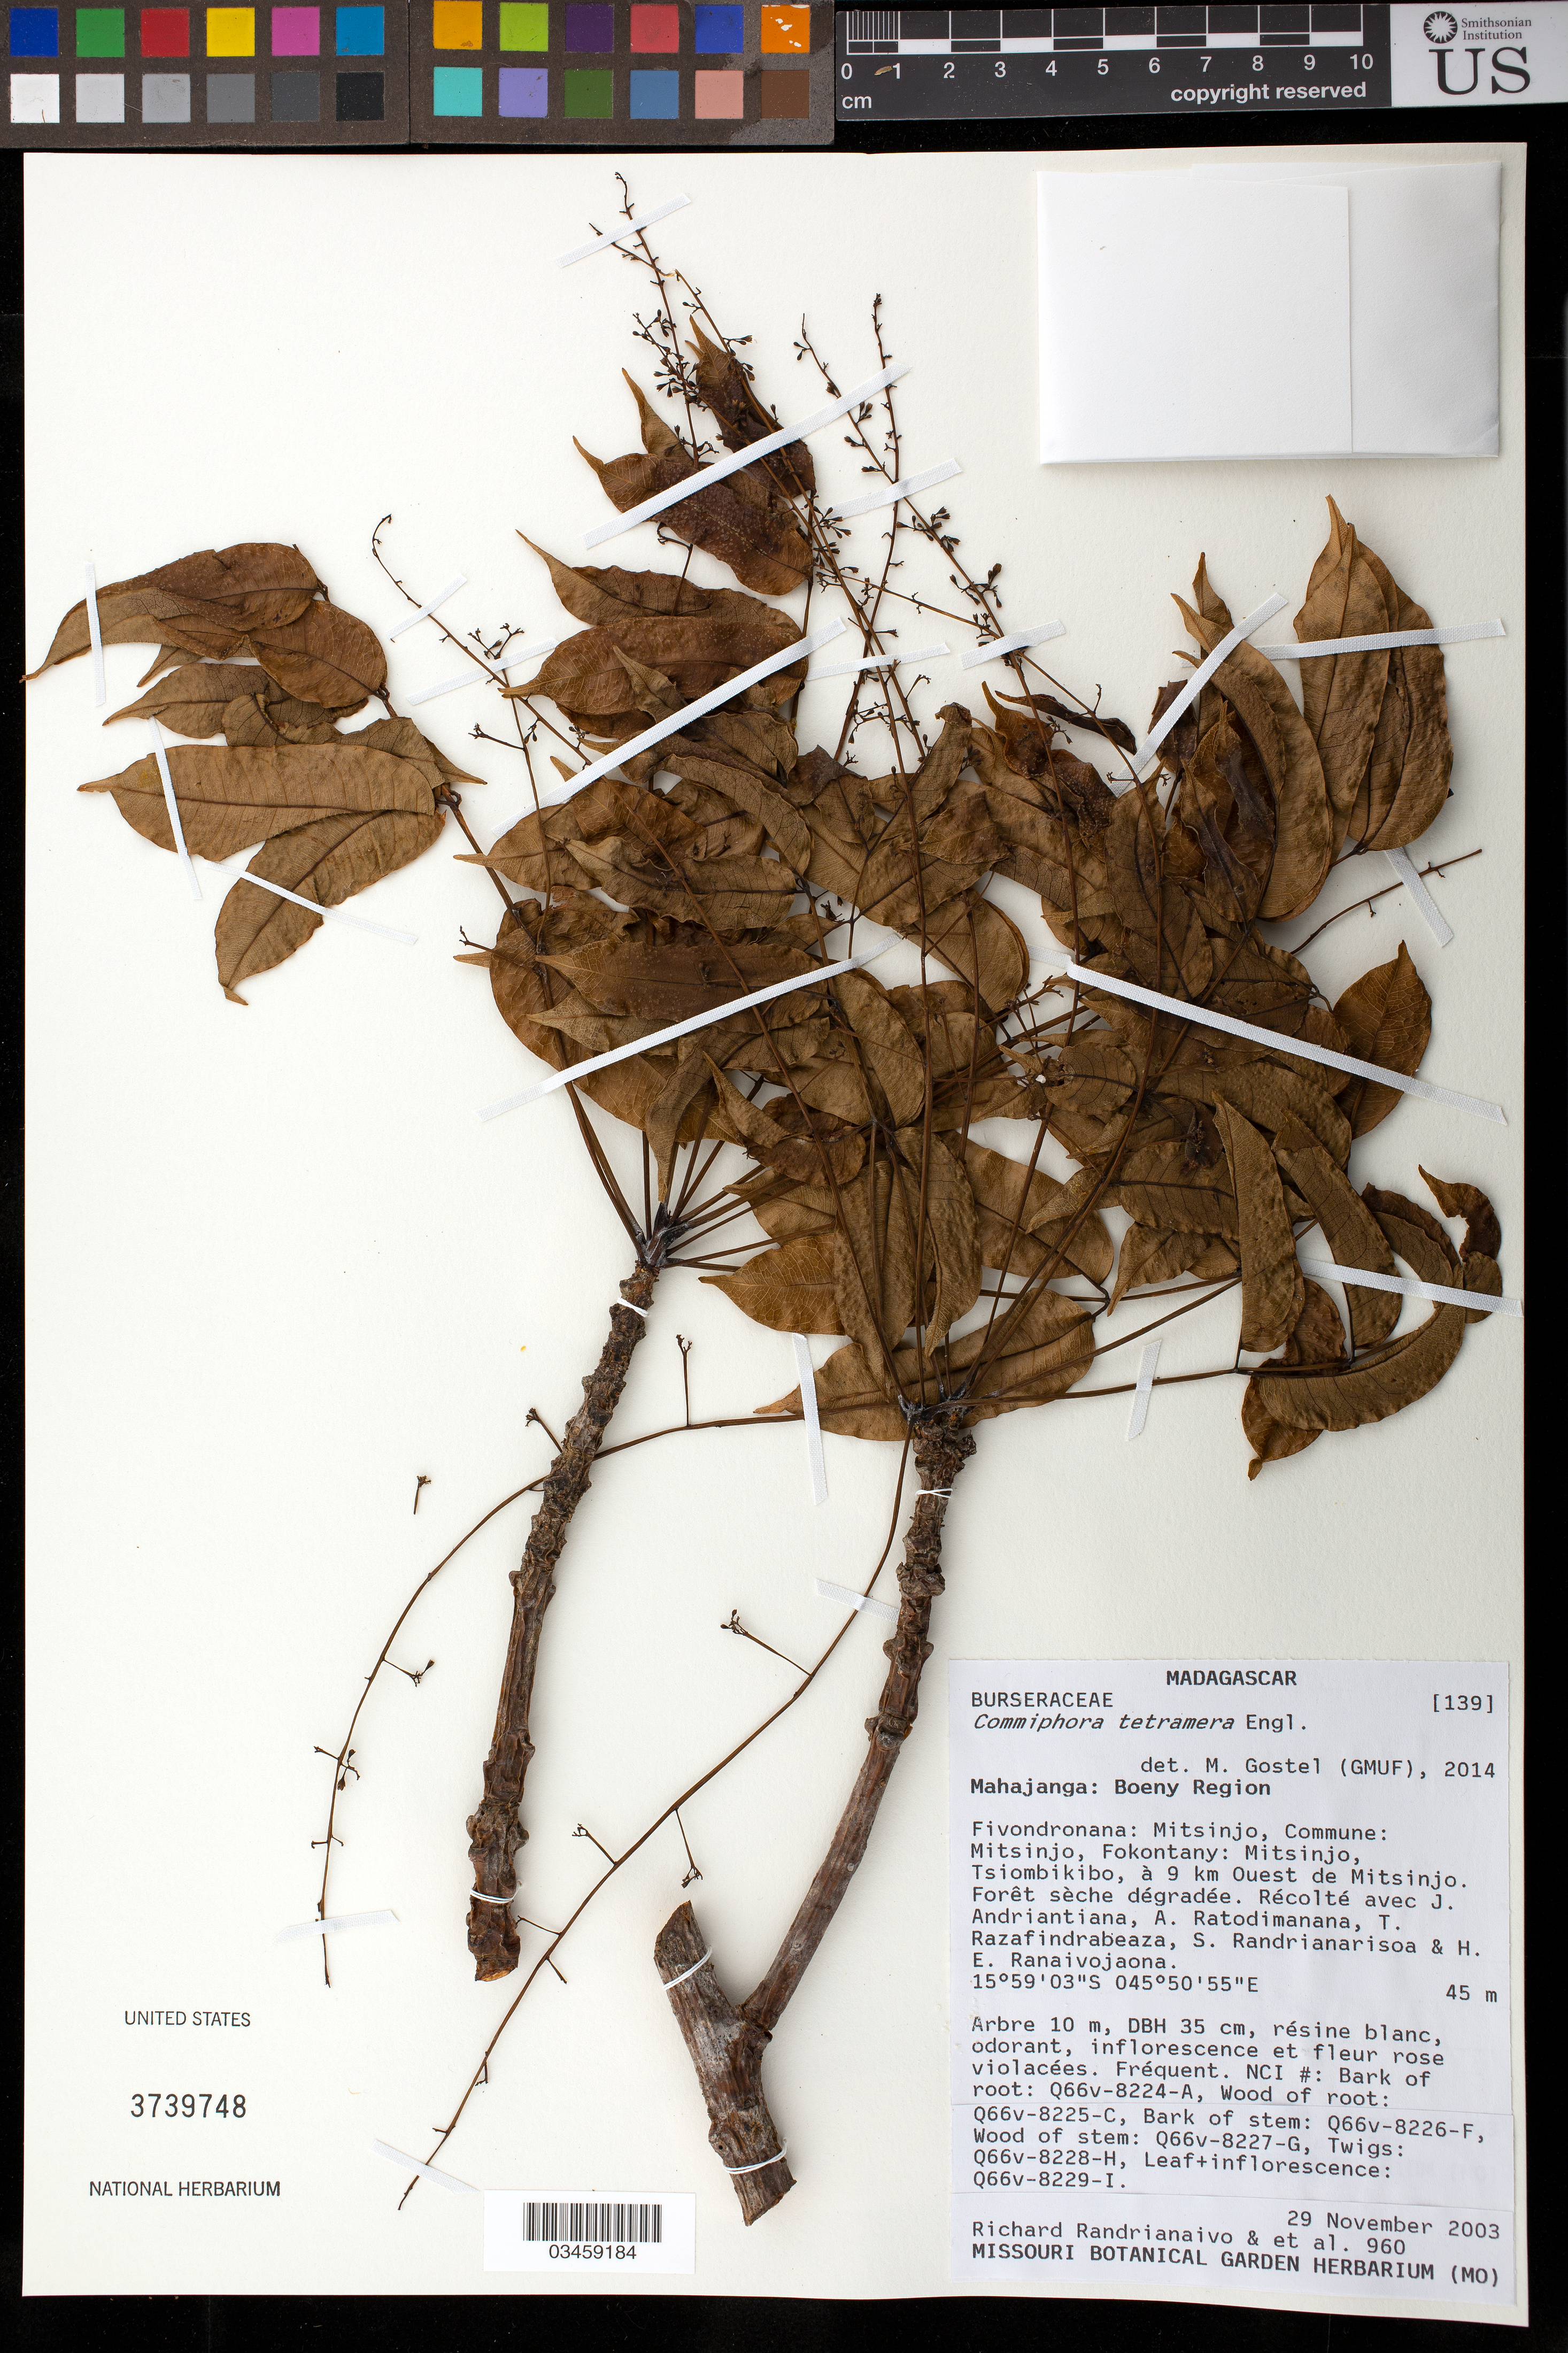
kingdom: Plantae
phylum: Tracheophyta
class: Magnoliopsida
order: Sapindales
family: Burseraceae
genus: Commiphora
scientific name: Commiphora tetramera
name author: Engl.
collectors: A. Ratodimanana et al.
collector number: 960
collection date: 2003-11-29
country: Madagascar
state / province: Boeny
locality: Fivondronana, Mitsinjo, Fokontany, Tsiombikibo, 9 km Ouest de Mitsinjo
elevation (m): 45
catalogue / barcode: US 3739748